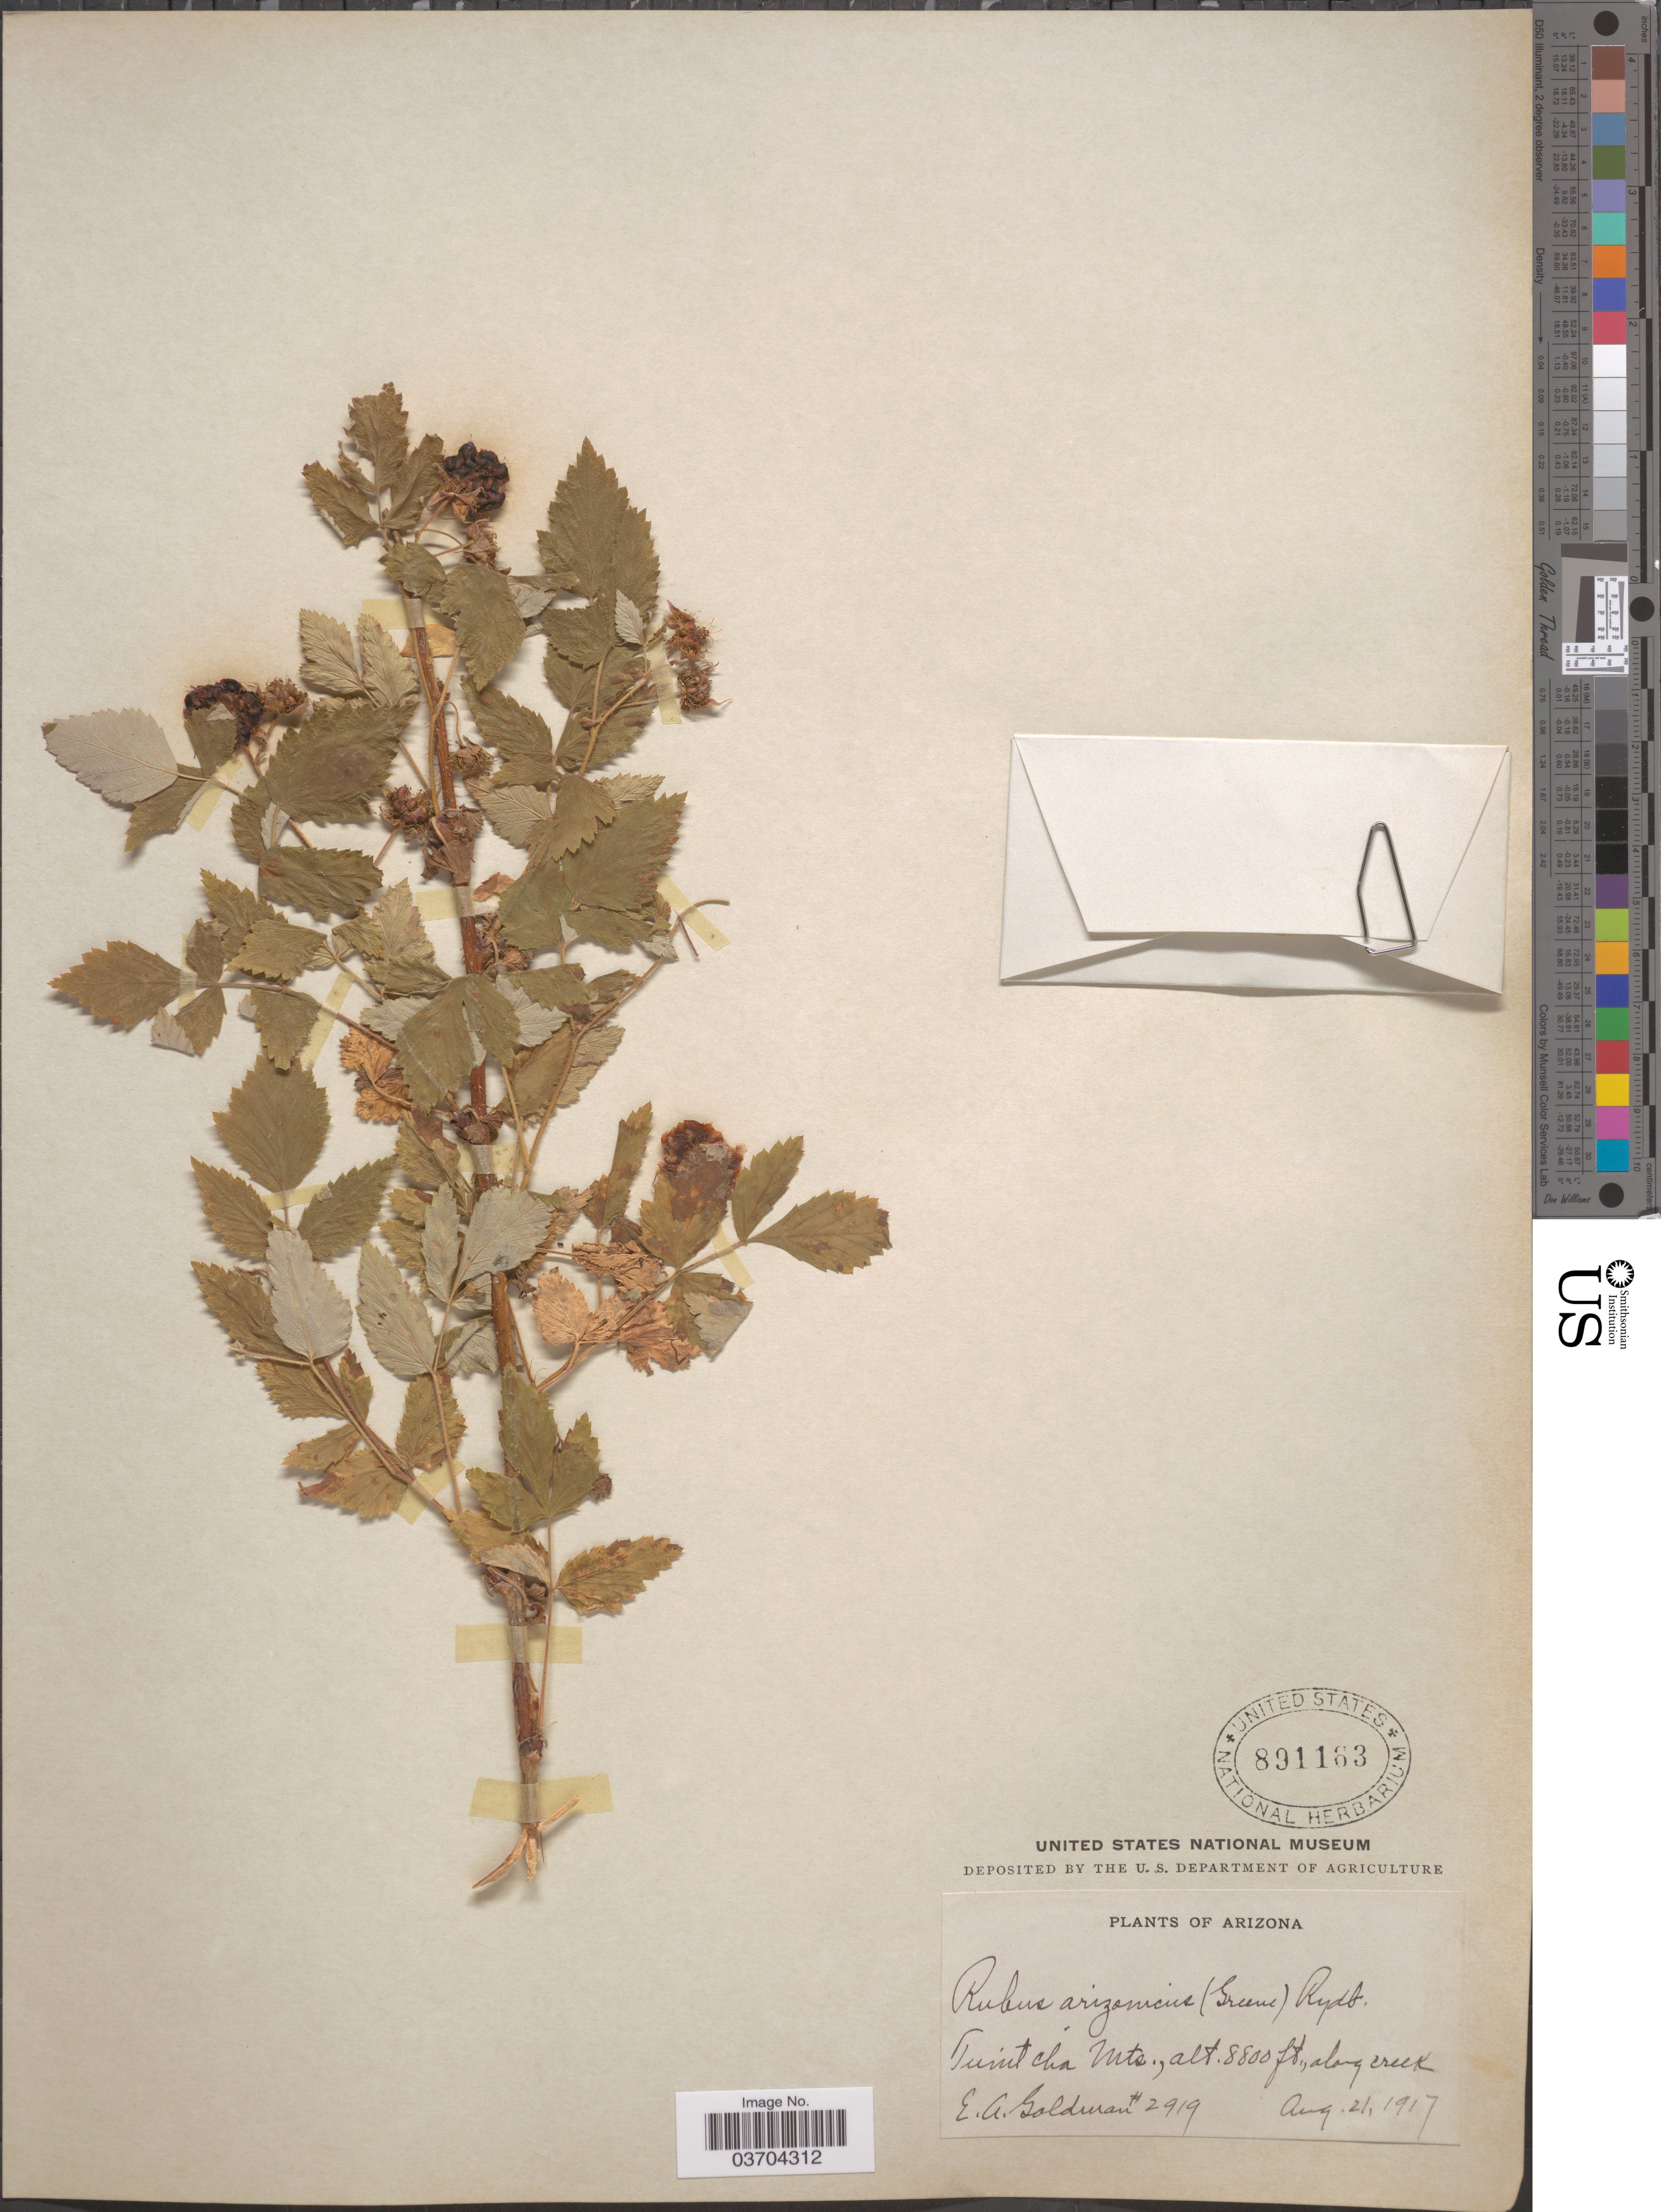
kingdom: Plantae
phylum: Tracheophyta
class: Magnoliopsida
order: Rosales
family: Rosaceae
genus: Rubus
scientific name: Rubus arizonicus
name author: (Greene) Rydb.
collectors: E. A. Goldman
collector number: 2919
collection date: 1917-08-21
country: United States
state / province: Arizona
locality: Tuintcha Mts., along creek.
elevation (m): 2682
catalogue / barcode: US 891163